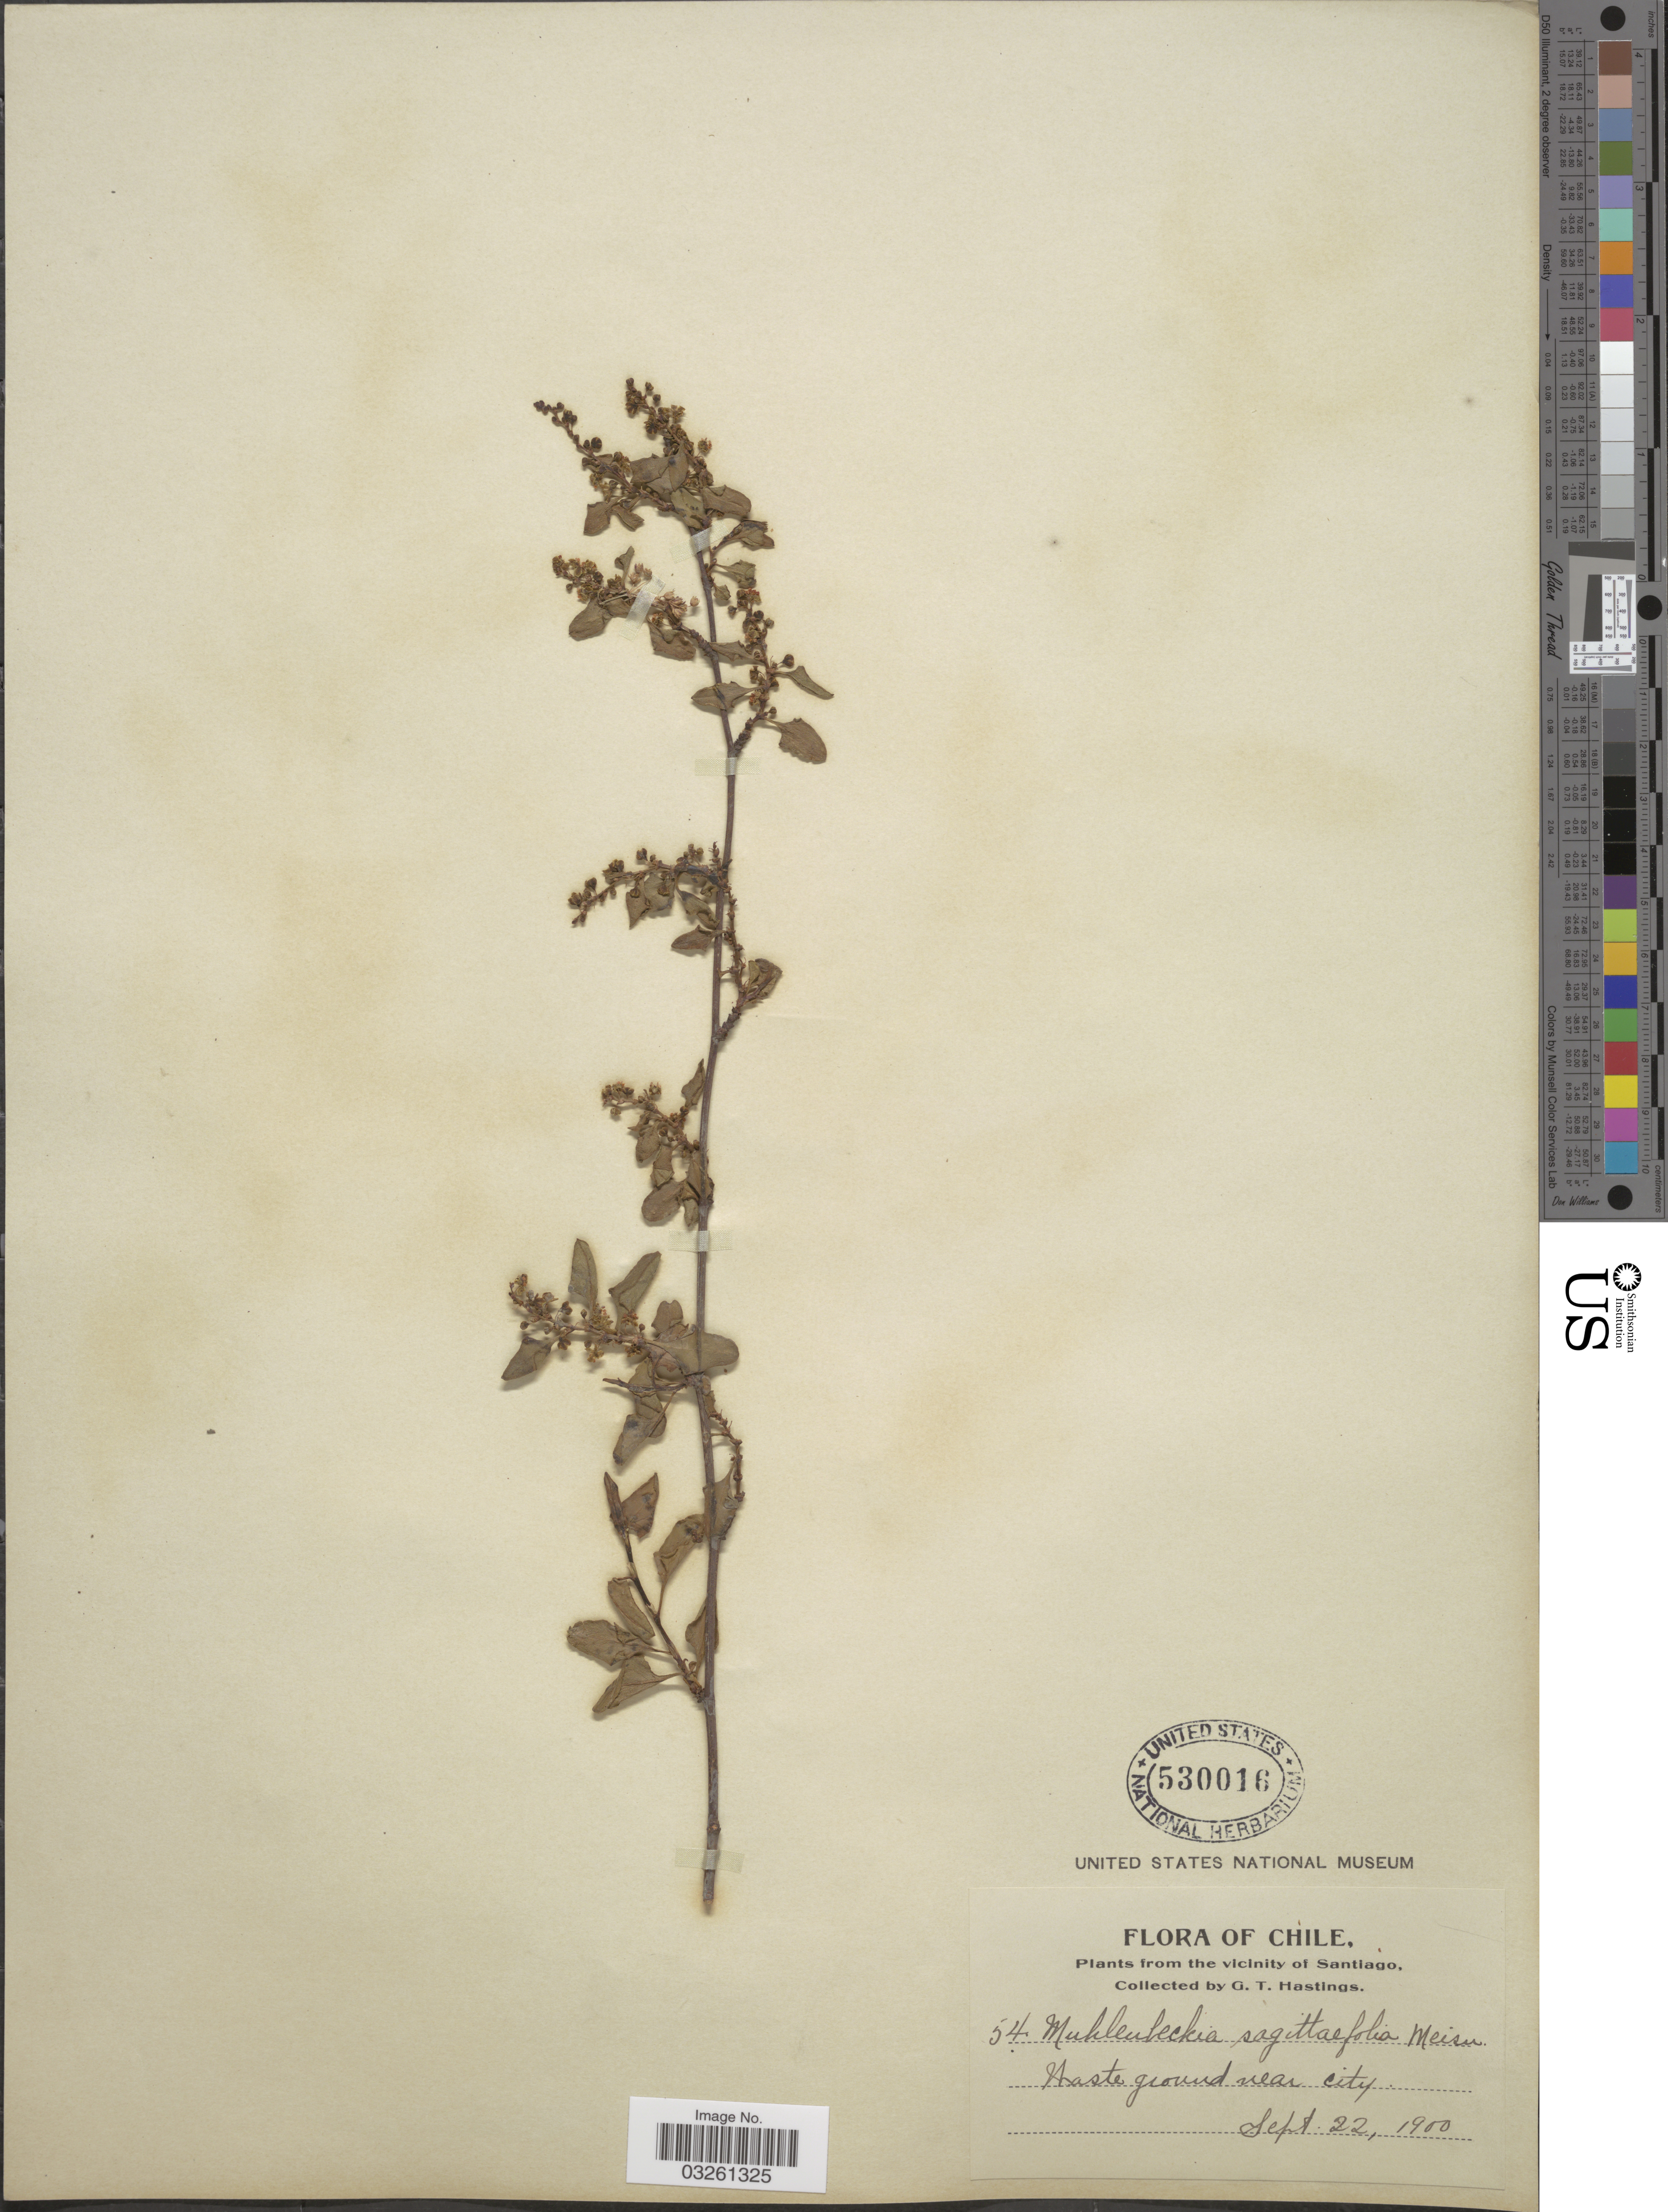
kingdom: Plantae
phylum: Tracheophyta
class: Magnoliopsida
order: Caryophyllales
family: Polygonaceae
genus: Muehlenbeckia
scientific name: Muehlenbeckia hastulata var. hastulata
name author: (Sm.) I.M. Johnst.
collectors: G. Hastings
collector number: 54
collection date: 1900-09-22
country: Chile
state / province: Región Metropolitana (RM)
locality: Vicinity of Santiago. Waste ground near city.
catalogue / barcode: US 530016